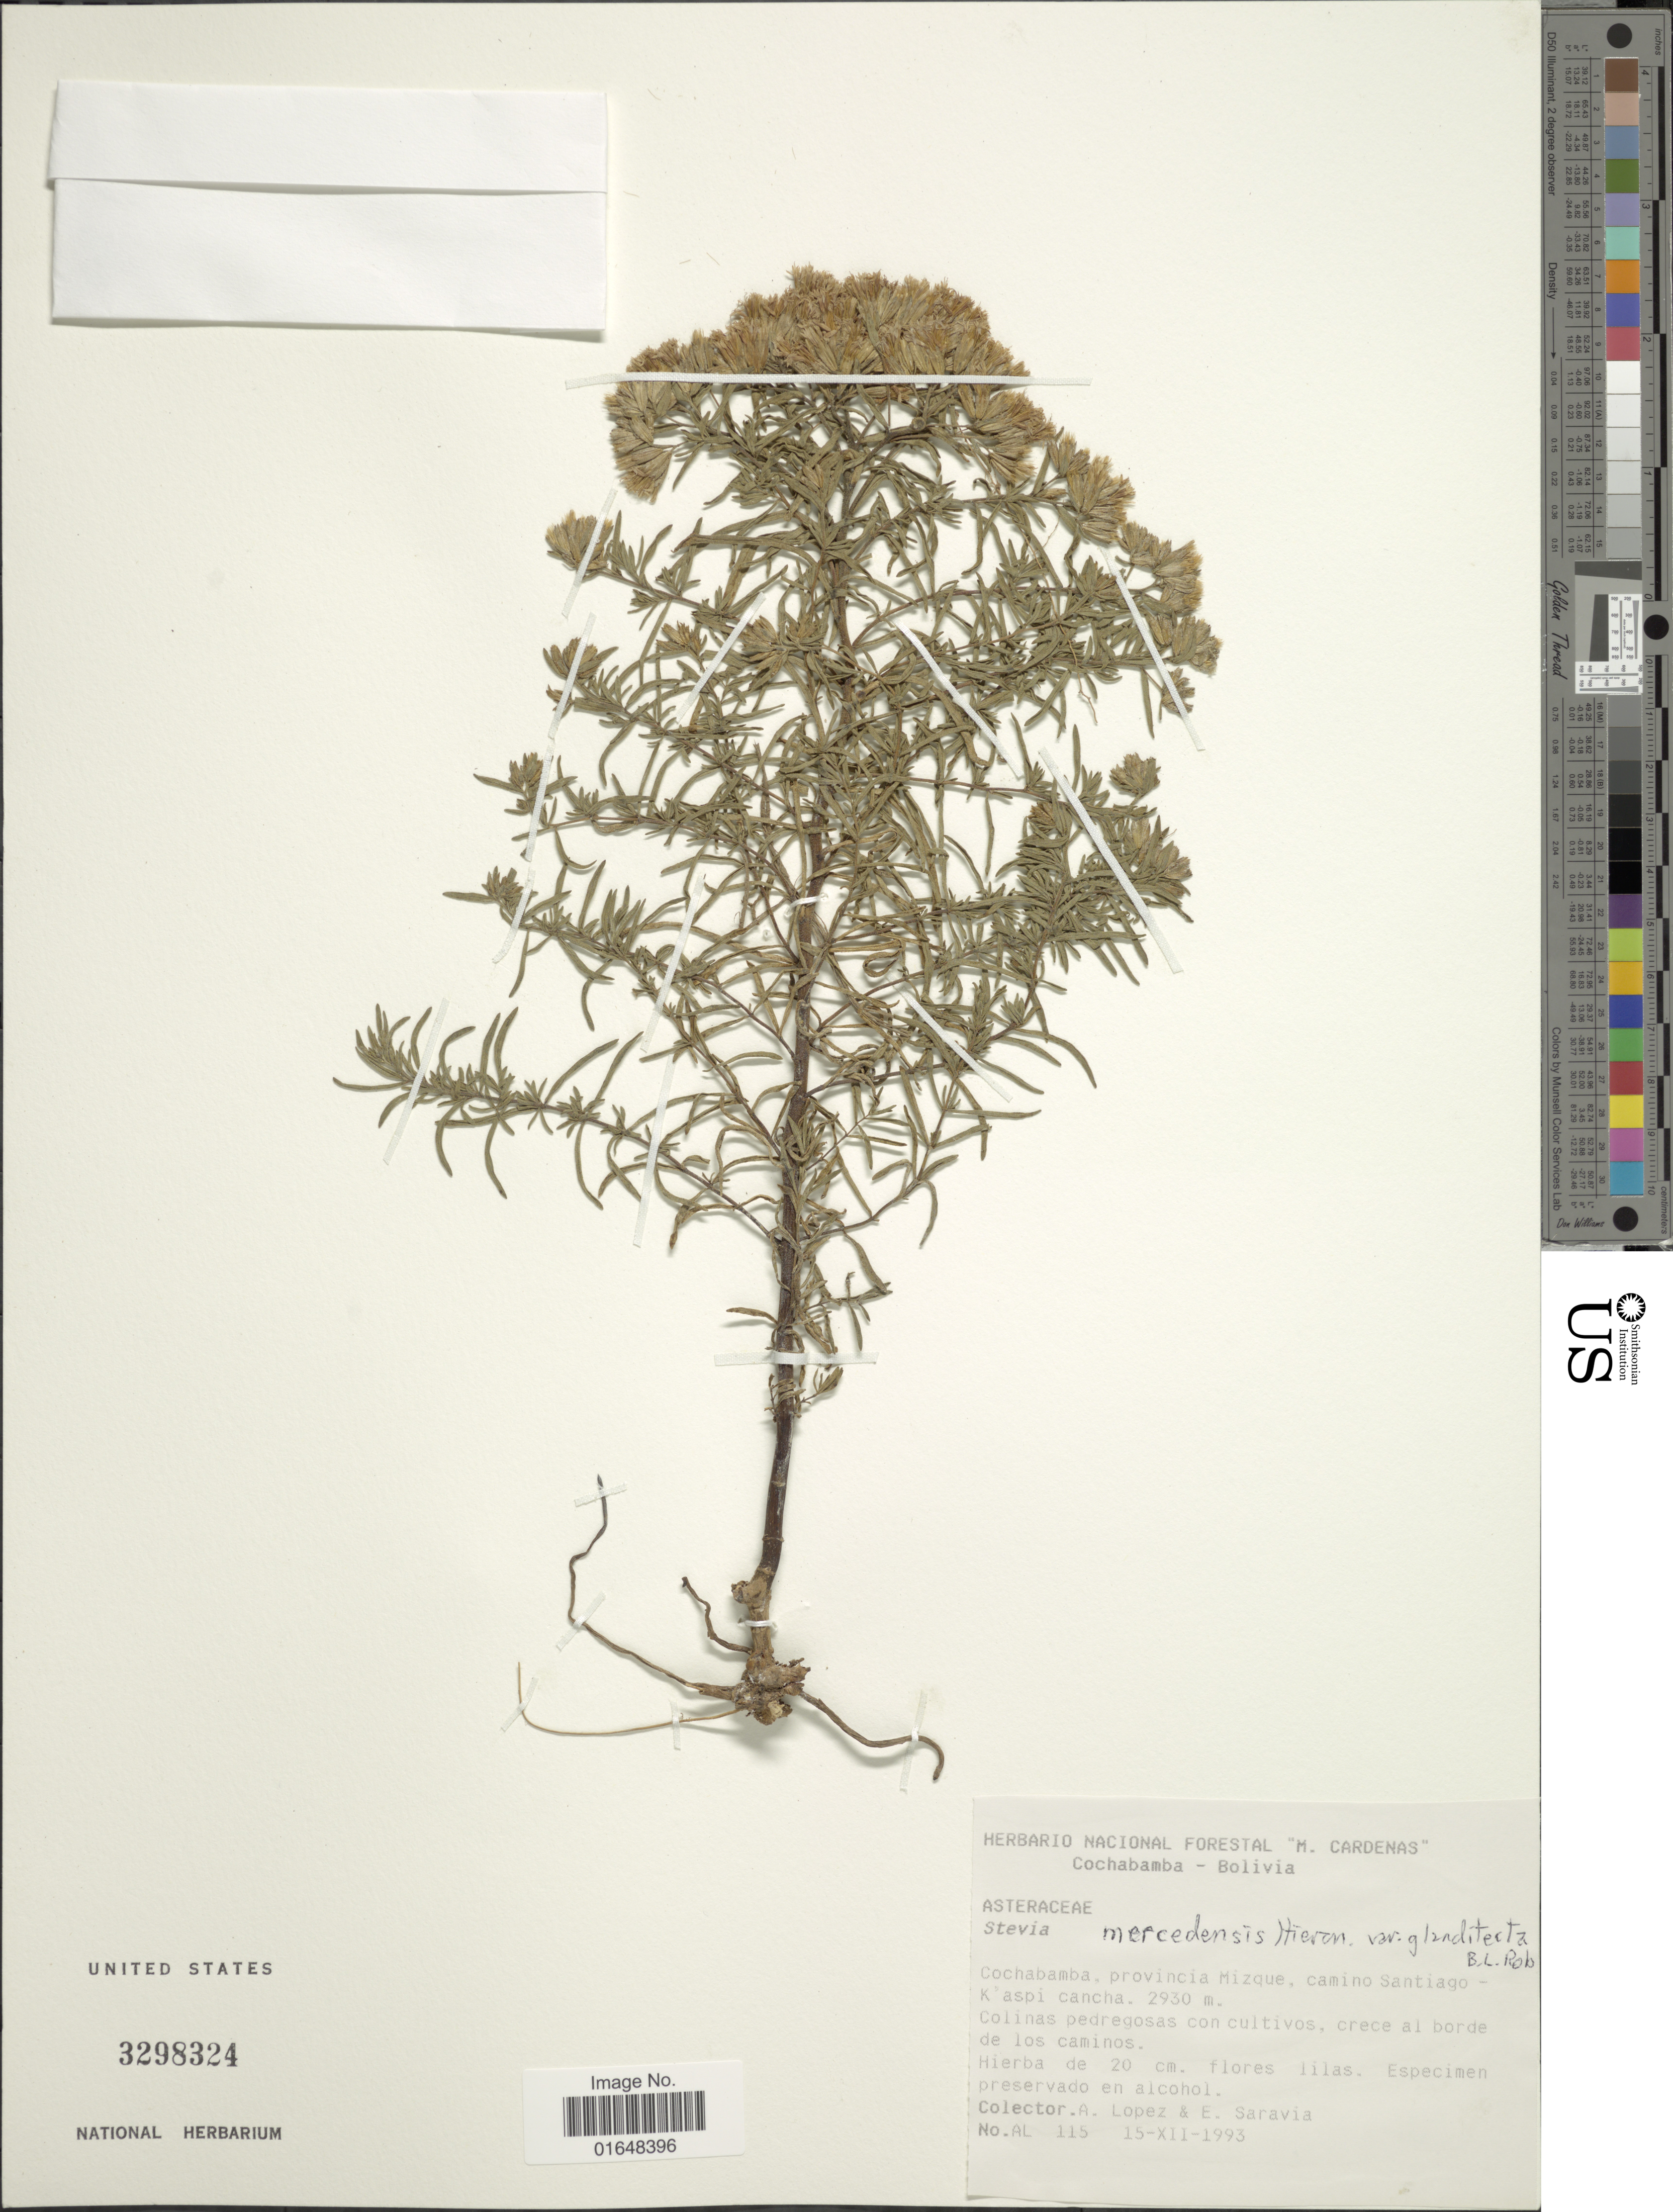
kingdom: Plantae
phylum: Tracheophyta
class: Magnoliopsida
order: Asterales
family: Asteraceae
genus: Stevia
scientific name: Stevia mercedensis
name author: Hieron.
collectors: A. Lopez & E. Saravia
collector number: AL 115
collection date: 1993-12-15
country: Bolivia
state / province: Cochabamba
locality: Cochabamba, provincia Mizque, camino Santiago-K'aspi cancha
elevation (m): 2930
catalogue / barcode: US 3298324